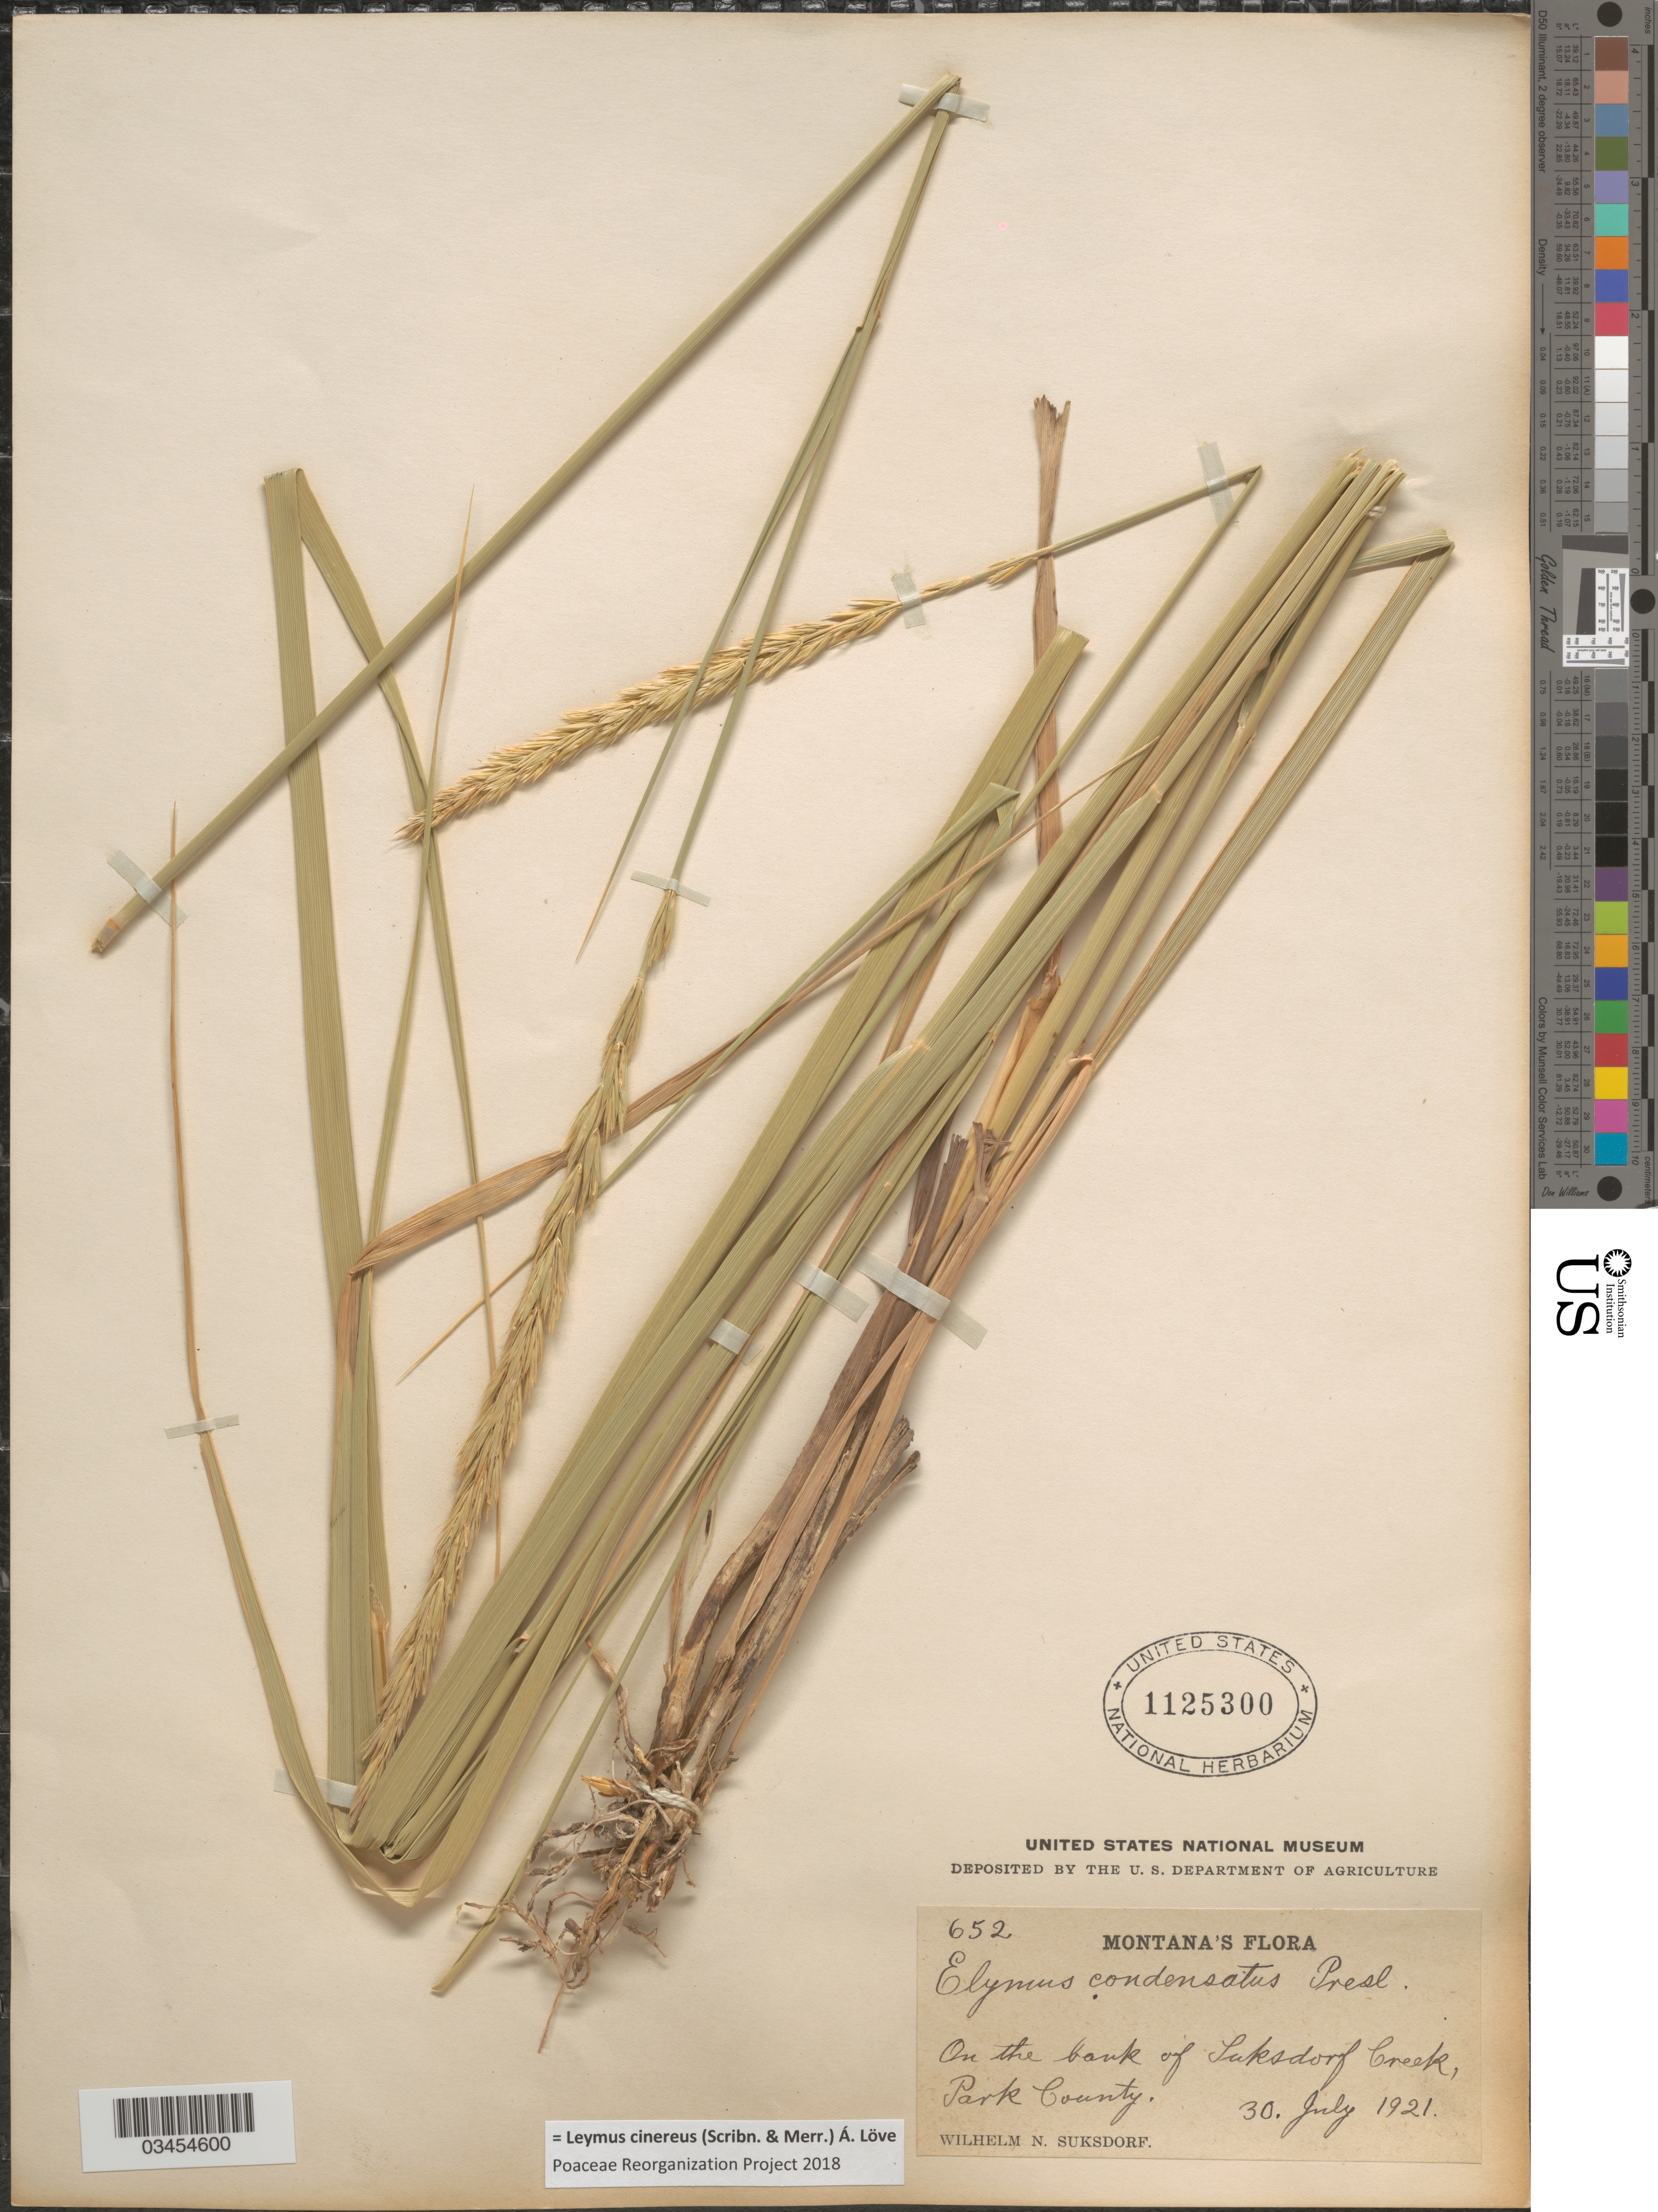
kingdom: Plantae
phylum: Tracheophyta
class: Liliopsida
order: Poales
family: Poaceae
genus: Leymus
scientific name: Leymus cinereus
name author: (Scribn. & Merr.) Á. Löve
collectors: W. N. Suksdorf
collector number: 652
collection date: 1921-07-30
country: United States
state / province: Montana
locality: On the bank of Suksdorf Creek, Park County.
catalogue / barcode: US 1125300